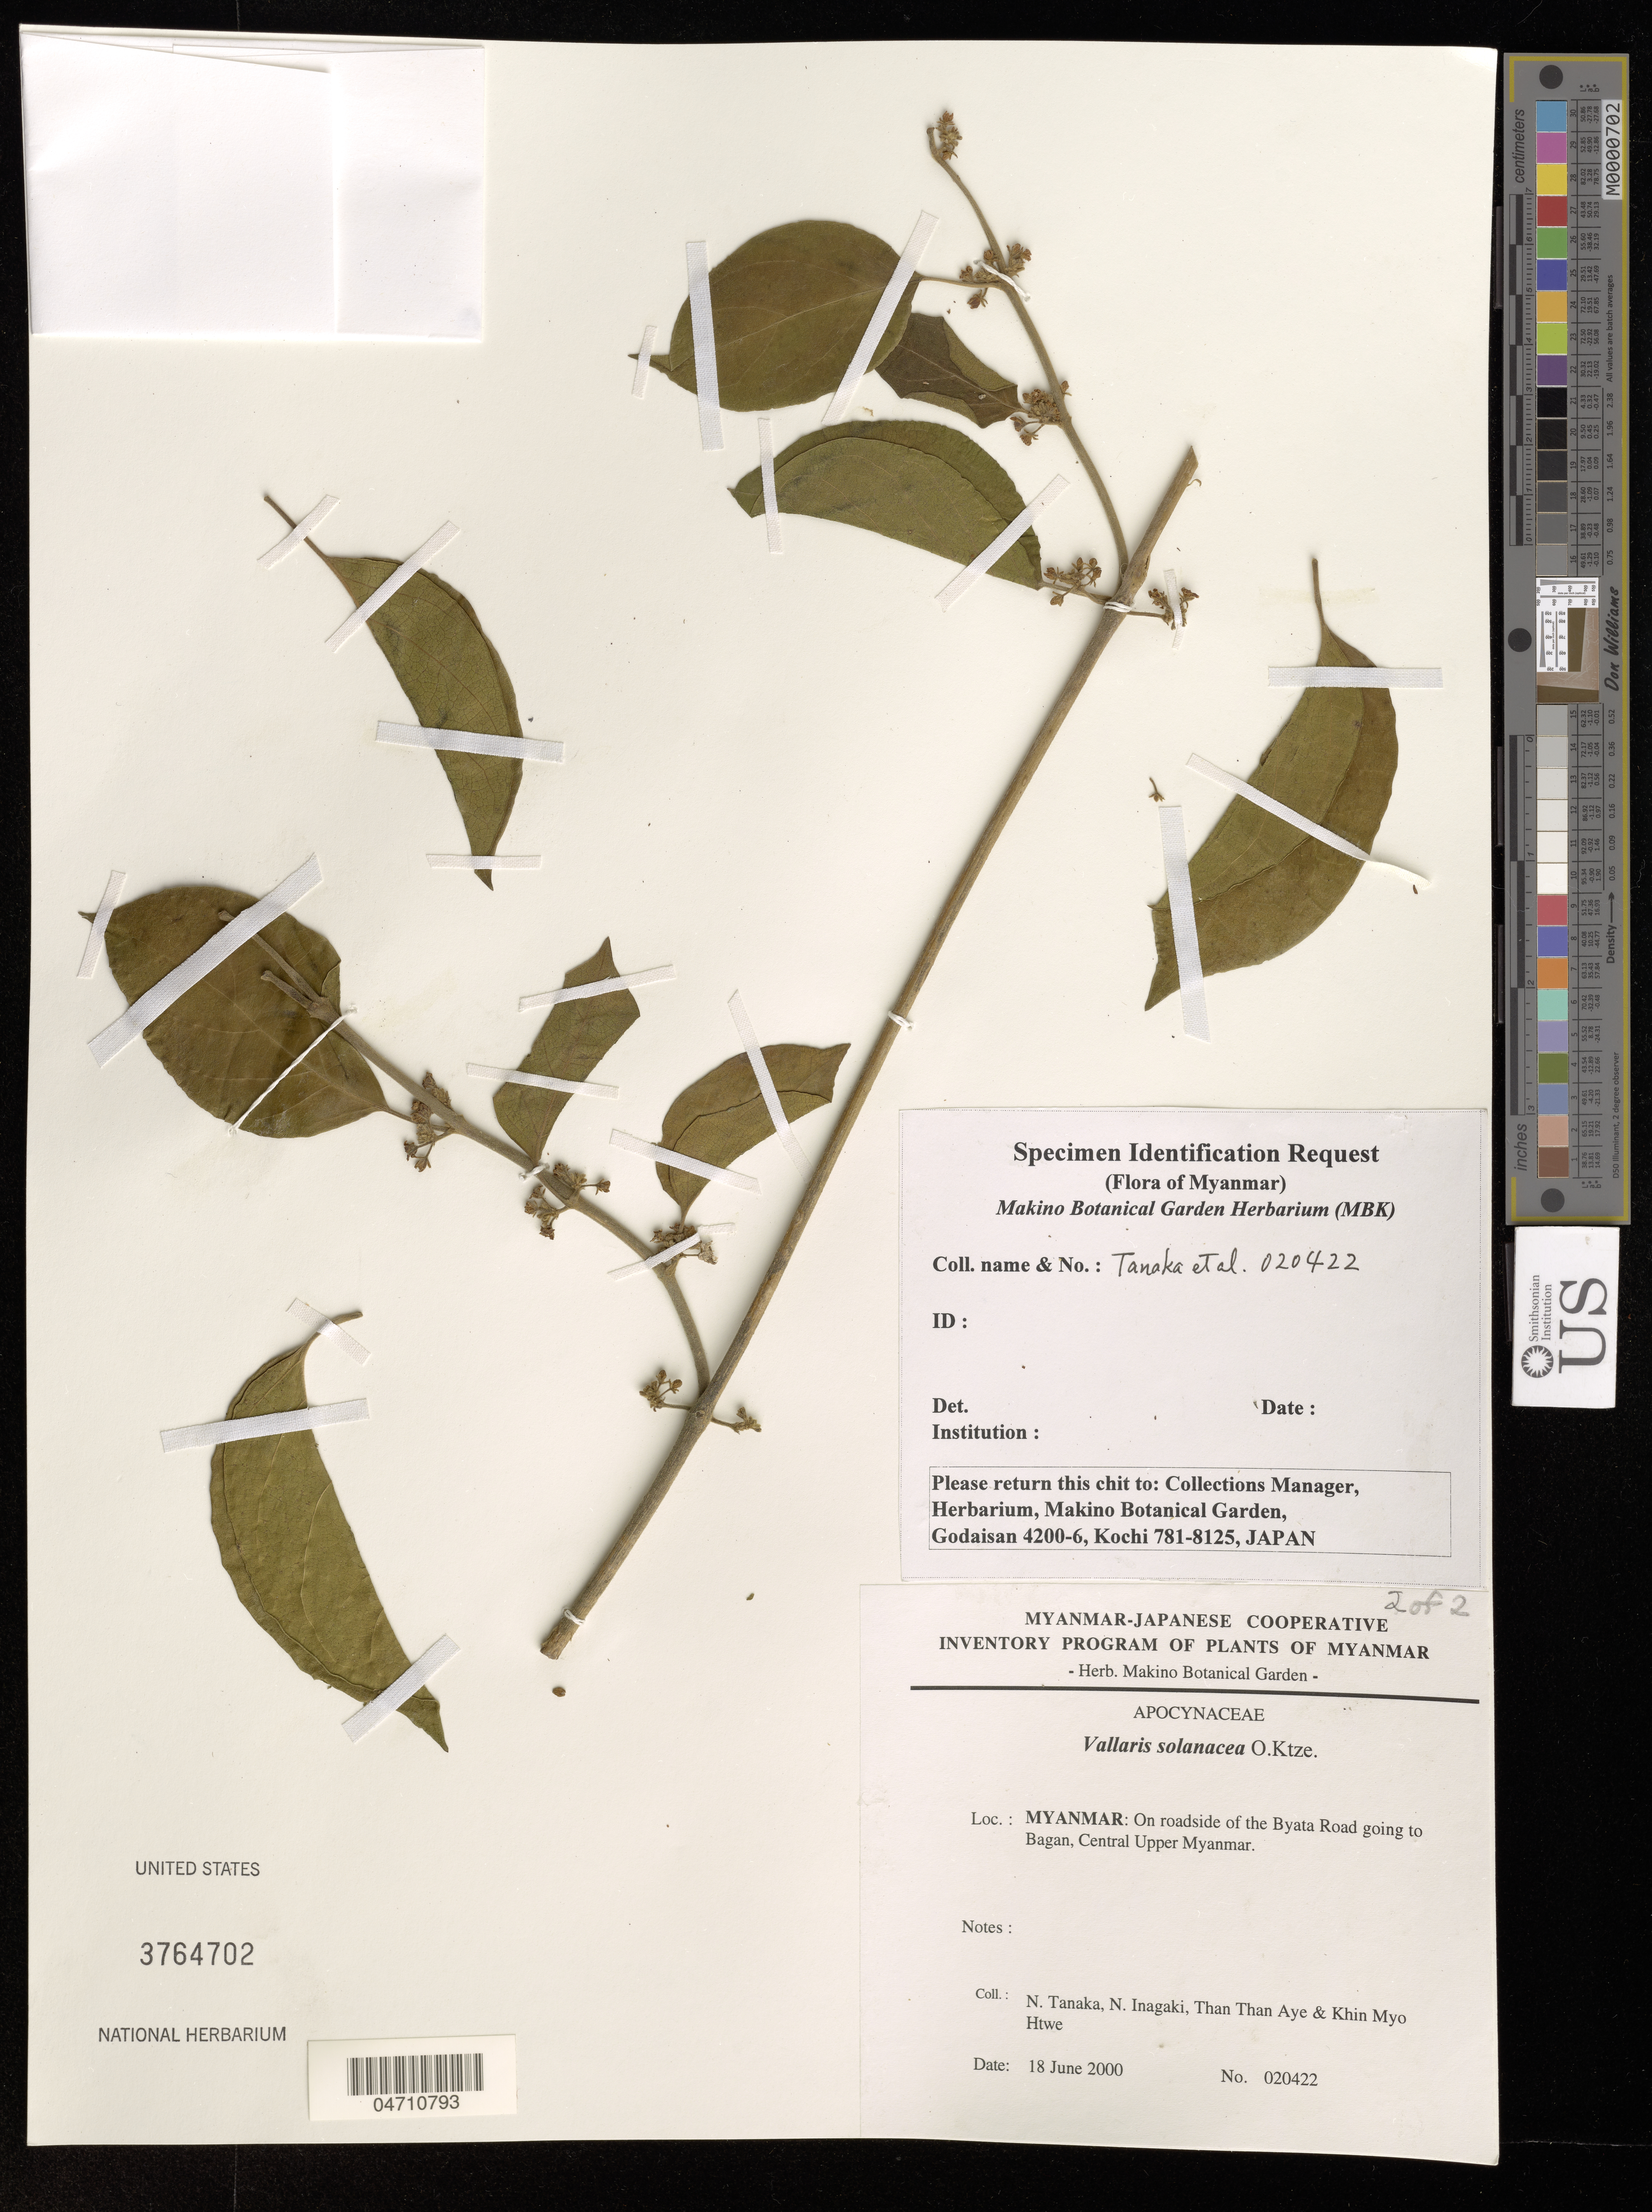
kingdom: Plantae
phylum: Tracheophyta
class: Magnoliopsida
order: Gentianales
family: Apocynaceae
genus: Vallaris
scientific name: Vallaris solanacea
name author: (Roth) Kuntze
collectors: N. Tanaka, N. Inagaki, T. Aye & K. Htwe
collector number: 020422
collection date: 2000-06-18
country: Myanmar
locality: On roadside of the Byata Road going to Bagan, Central Upper Myanmar.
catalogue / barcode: US 3764702